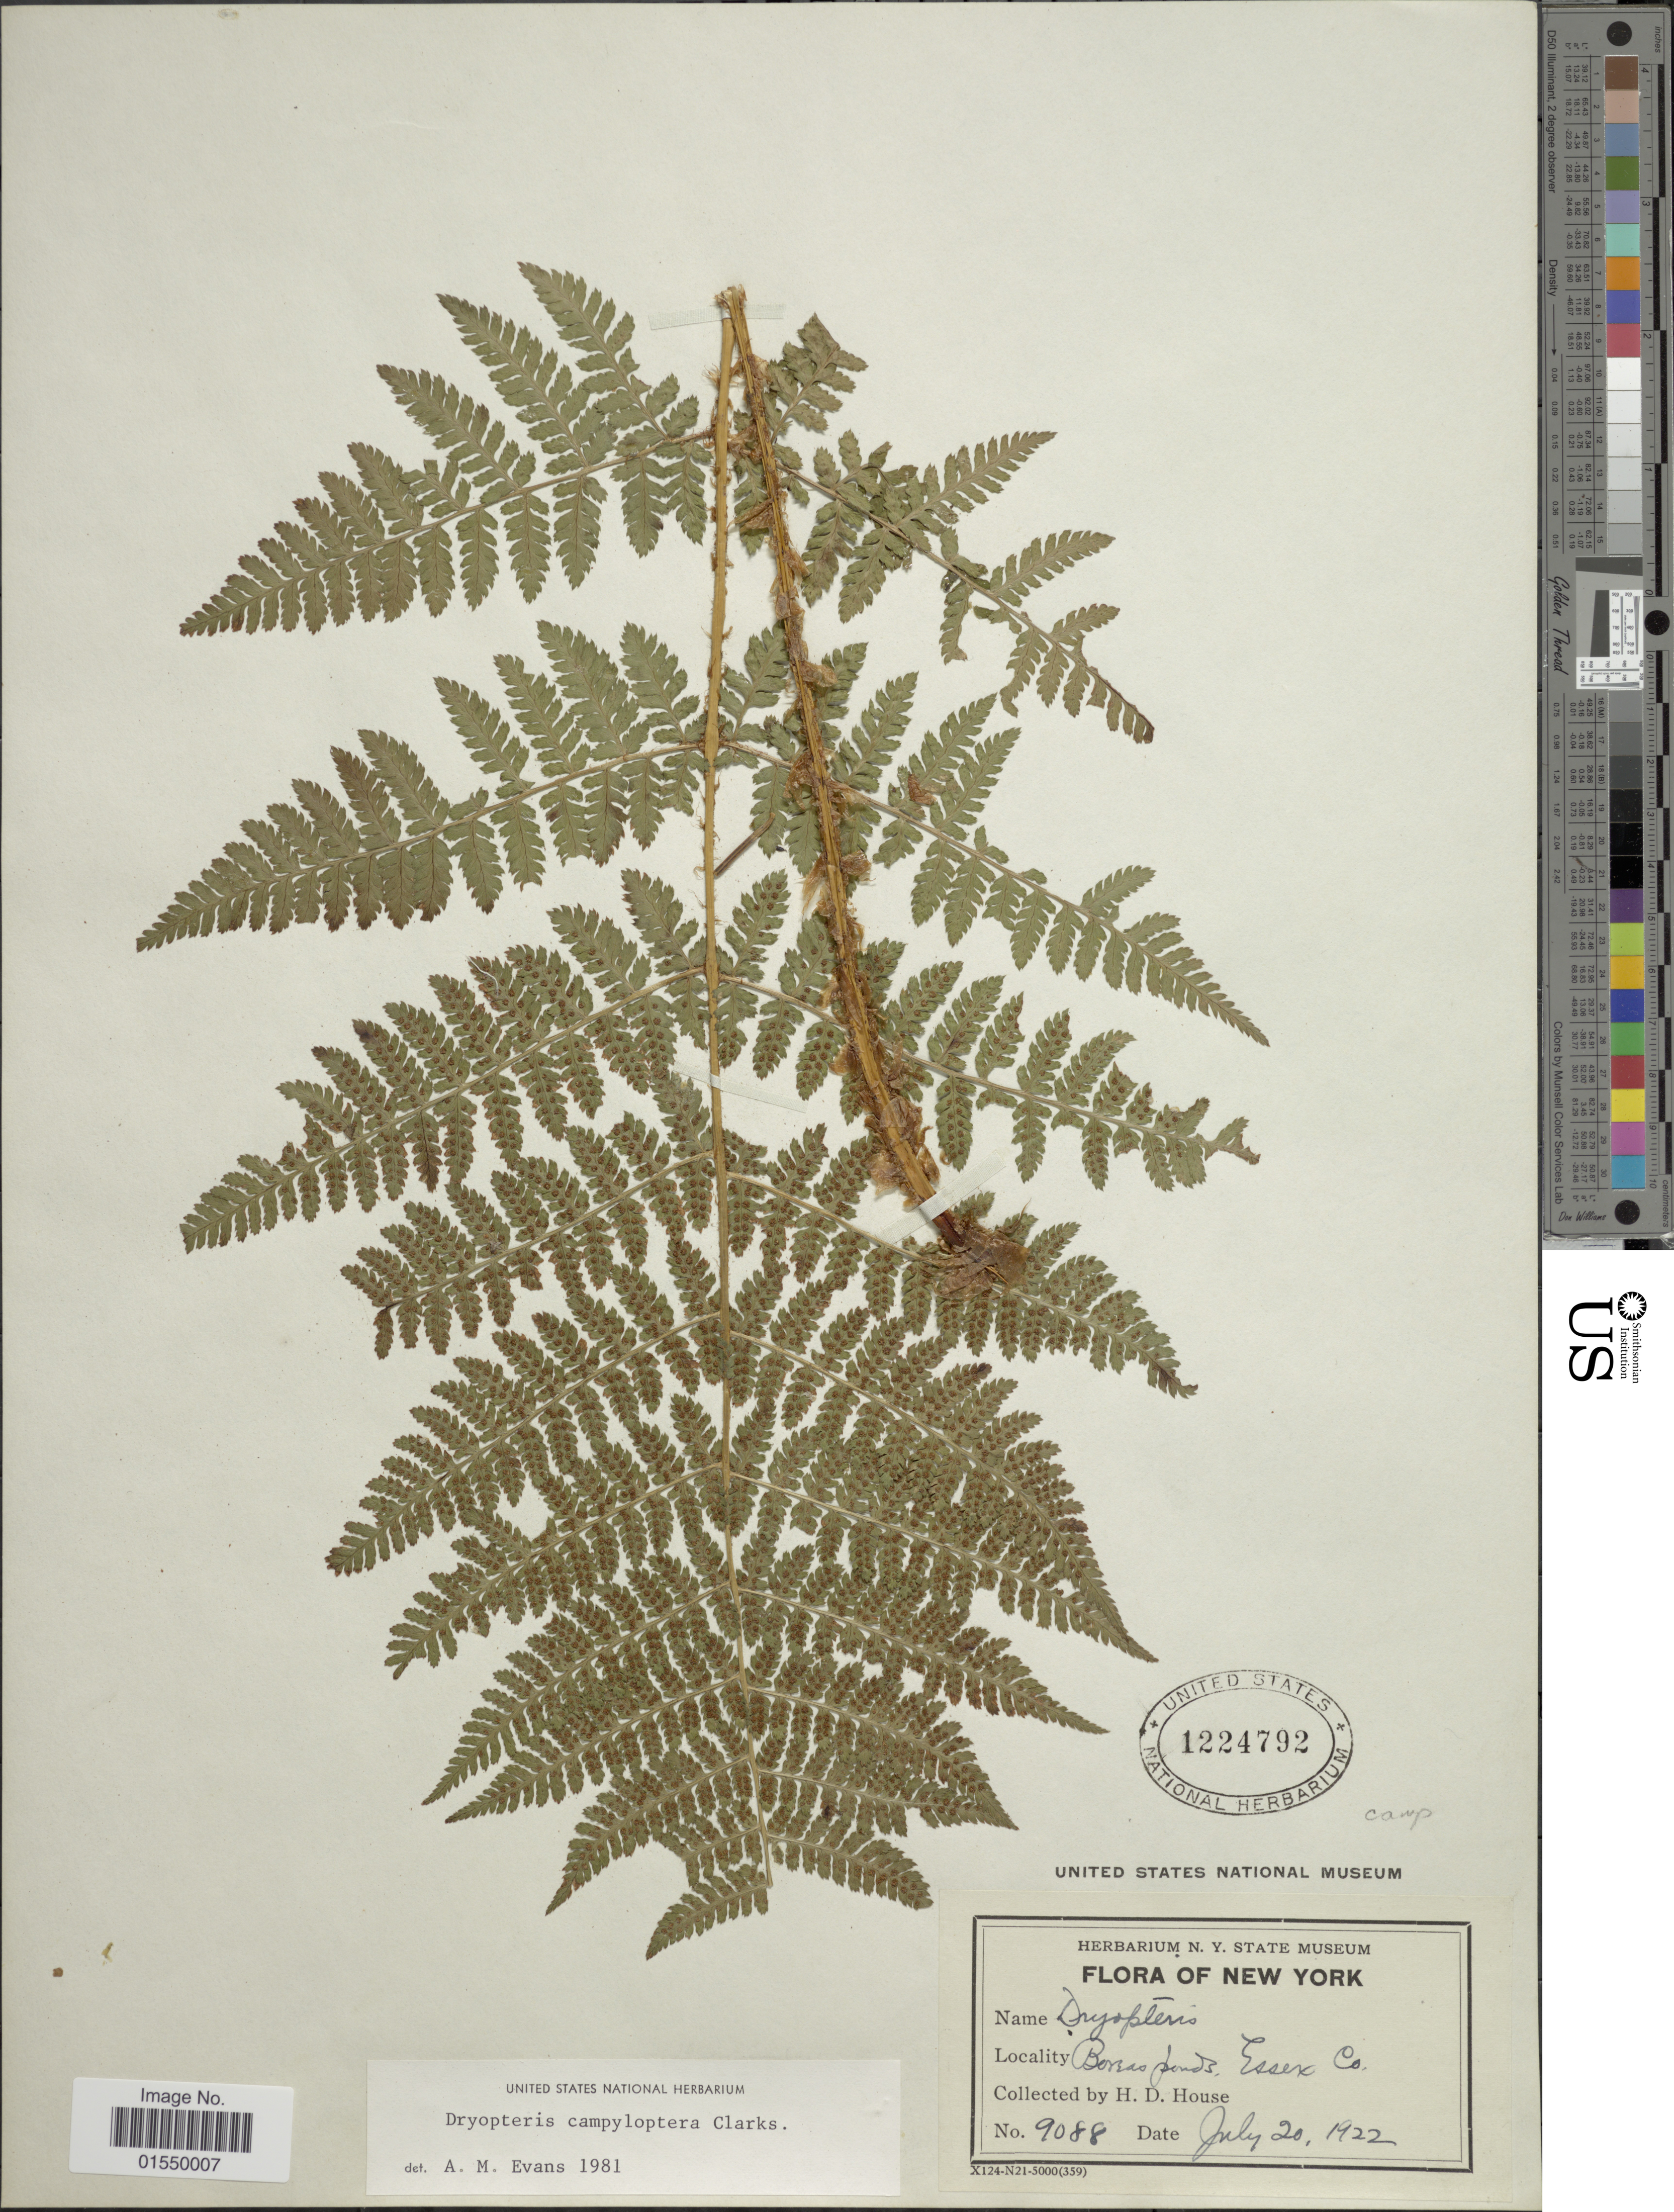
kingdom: Plantae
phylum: Tracheophyta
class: Polypodiopsida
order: Polypodiales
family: Dryopteridaceae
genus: Dryopteris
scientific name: Dryopteris campyloptera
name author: Clarkson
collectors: H. D. House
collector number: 9088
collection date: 1922-07-20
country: United States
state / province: New York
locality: Berras Ponds, Essex Co.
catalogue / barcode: US 1224792